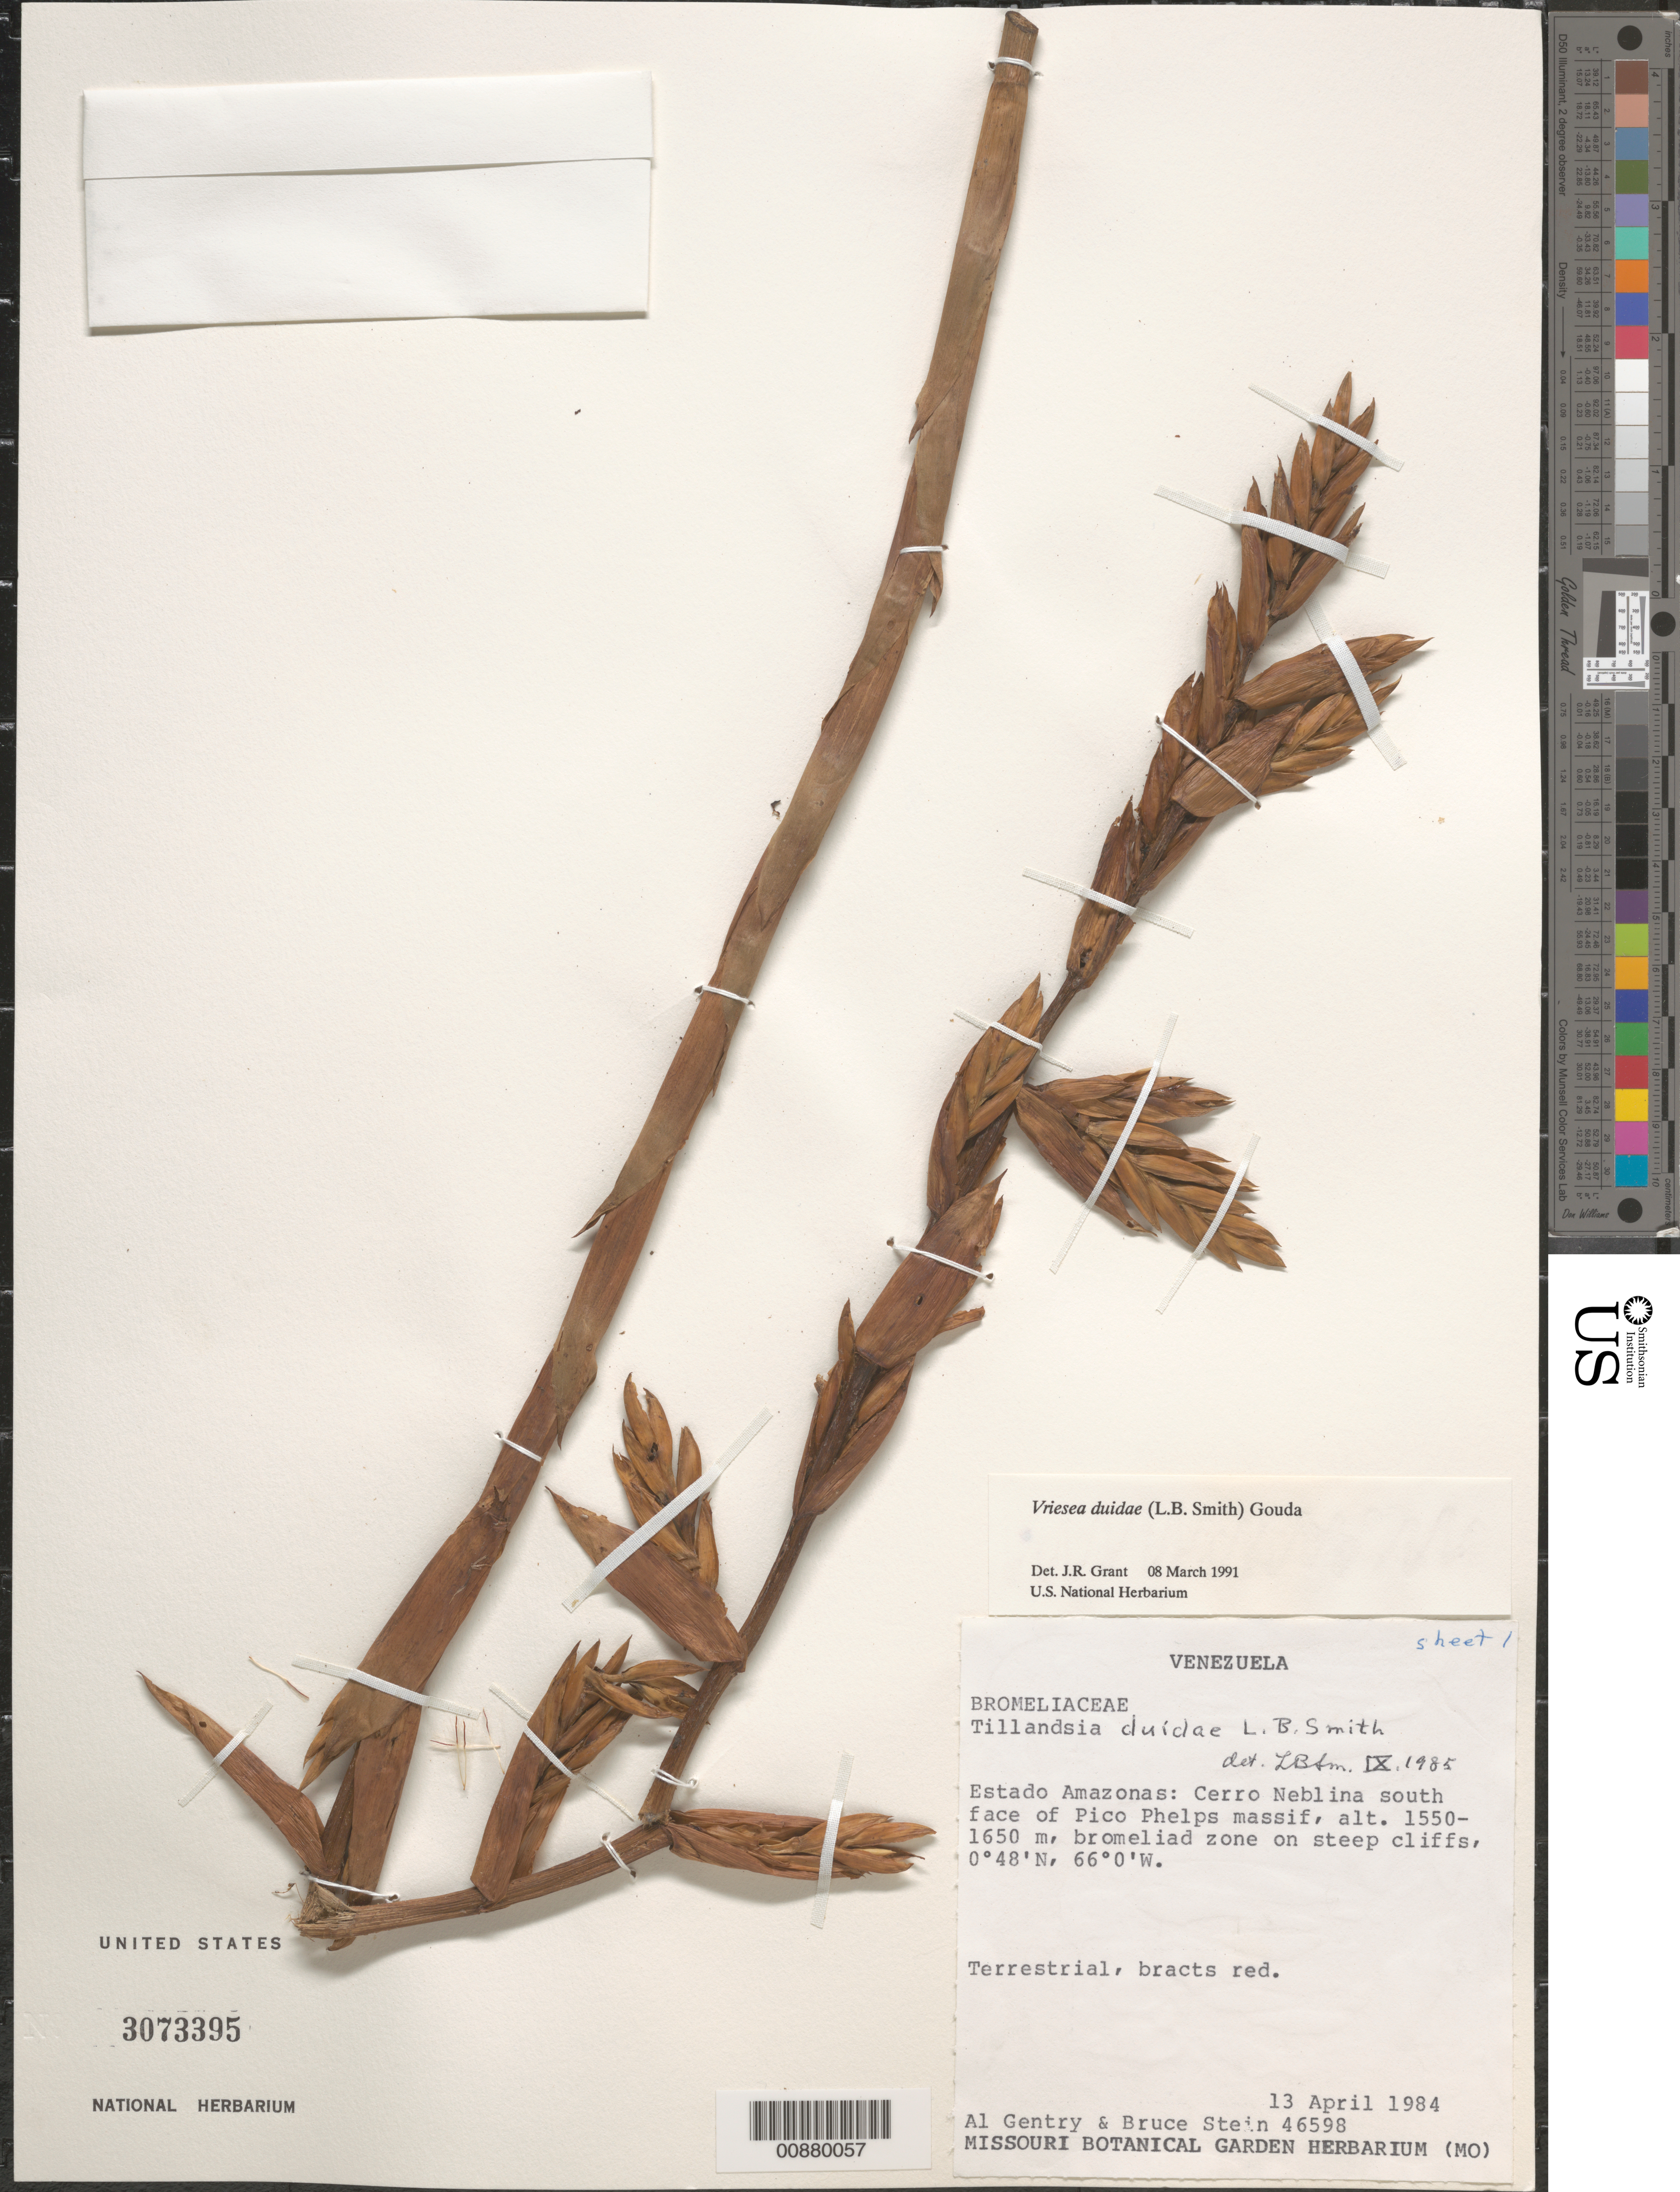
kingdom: Plantae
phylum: Tracheophyta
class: Liliopsida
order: Poales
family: Bromeliaceae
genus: Vriesea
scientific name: Vriesea duidae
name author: (L.B. Sm.) Gouda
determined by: Grant, J. R., (SWITZERLAND)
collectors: A. H. Gentry & B. Stein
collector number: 46598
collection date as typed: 13-Apr-84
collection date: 1984-04-13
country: Venezuela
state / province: Amazonas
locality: Río Negro, Cerro de La Neblina, S face of Pico Phelps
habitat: Bromeliad zone on steep cliffs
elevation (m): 1550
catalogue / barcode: US 3073395